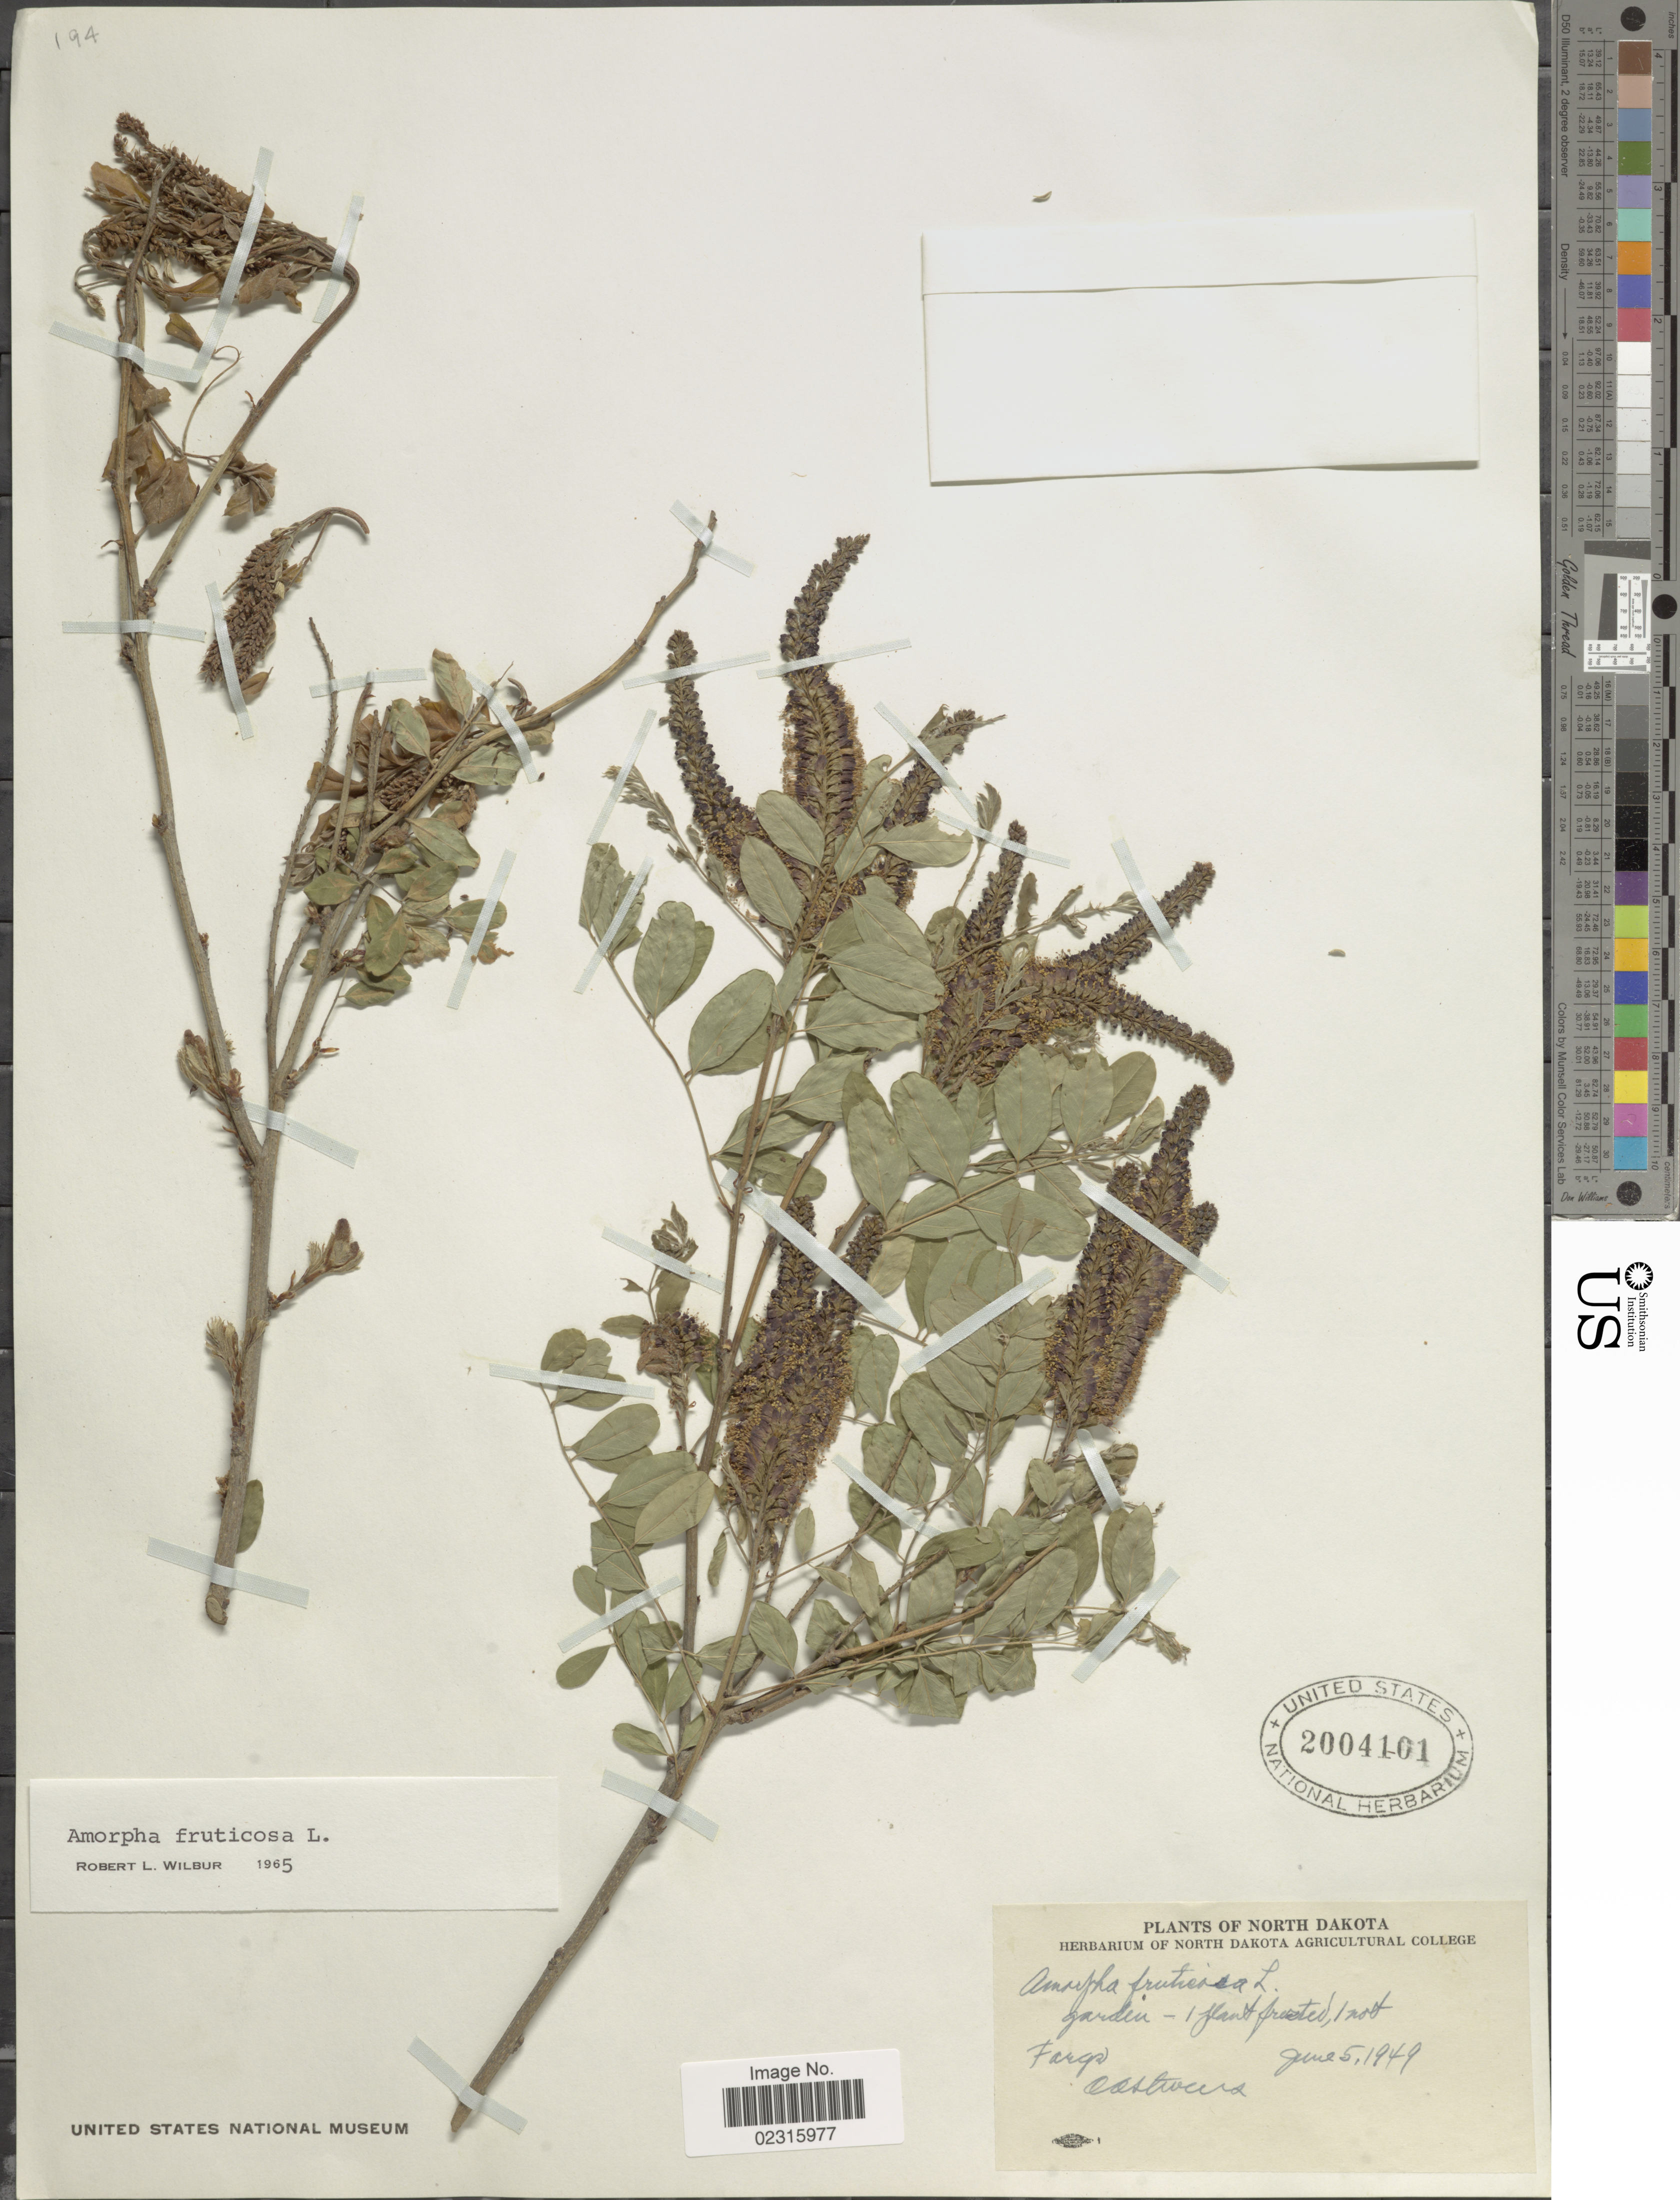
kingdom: Plantae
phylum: Tracheophyta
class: Magnoliopsida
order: Fabales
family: Fabaceae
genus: Amorpha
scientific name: Amorpha fruticosa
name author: L.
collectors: O. A. Stevens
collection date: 1949-06-05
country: United States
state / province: North Dakota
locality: Fargo.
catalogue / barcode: US 2004101